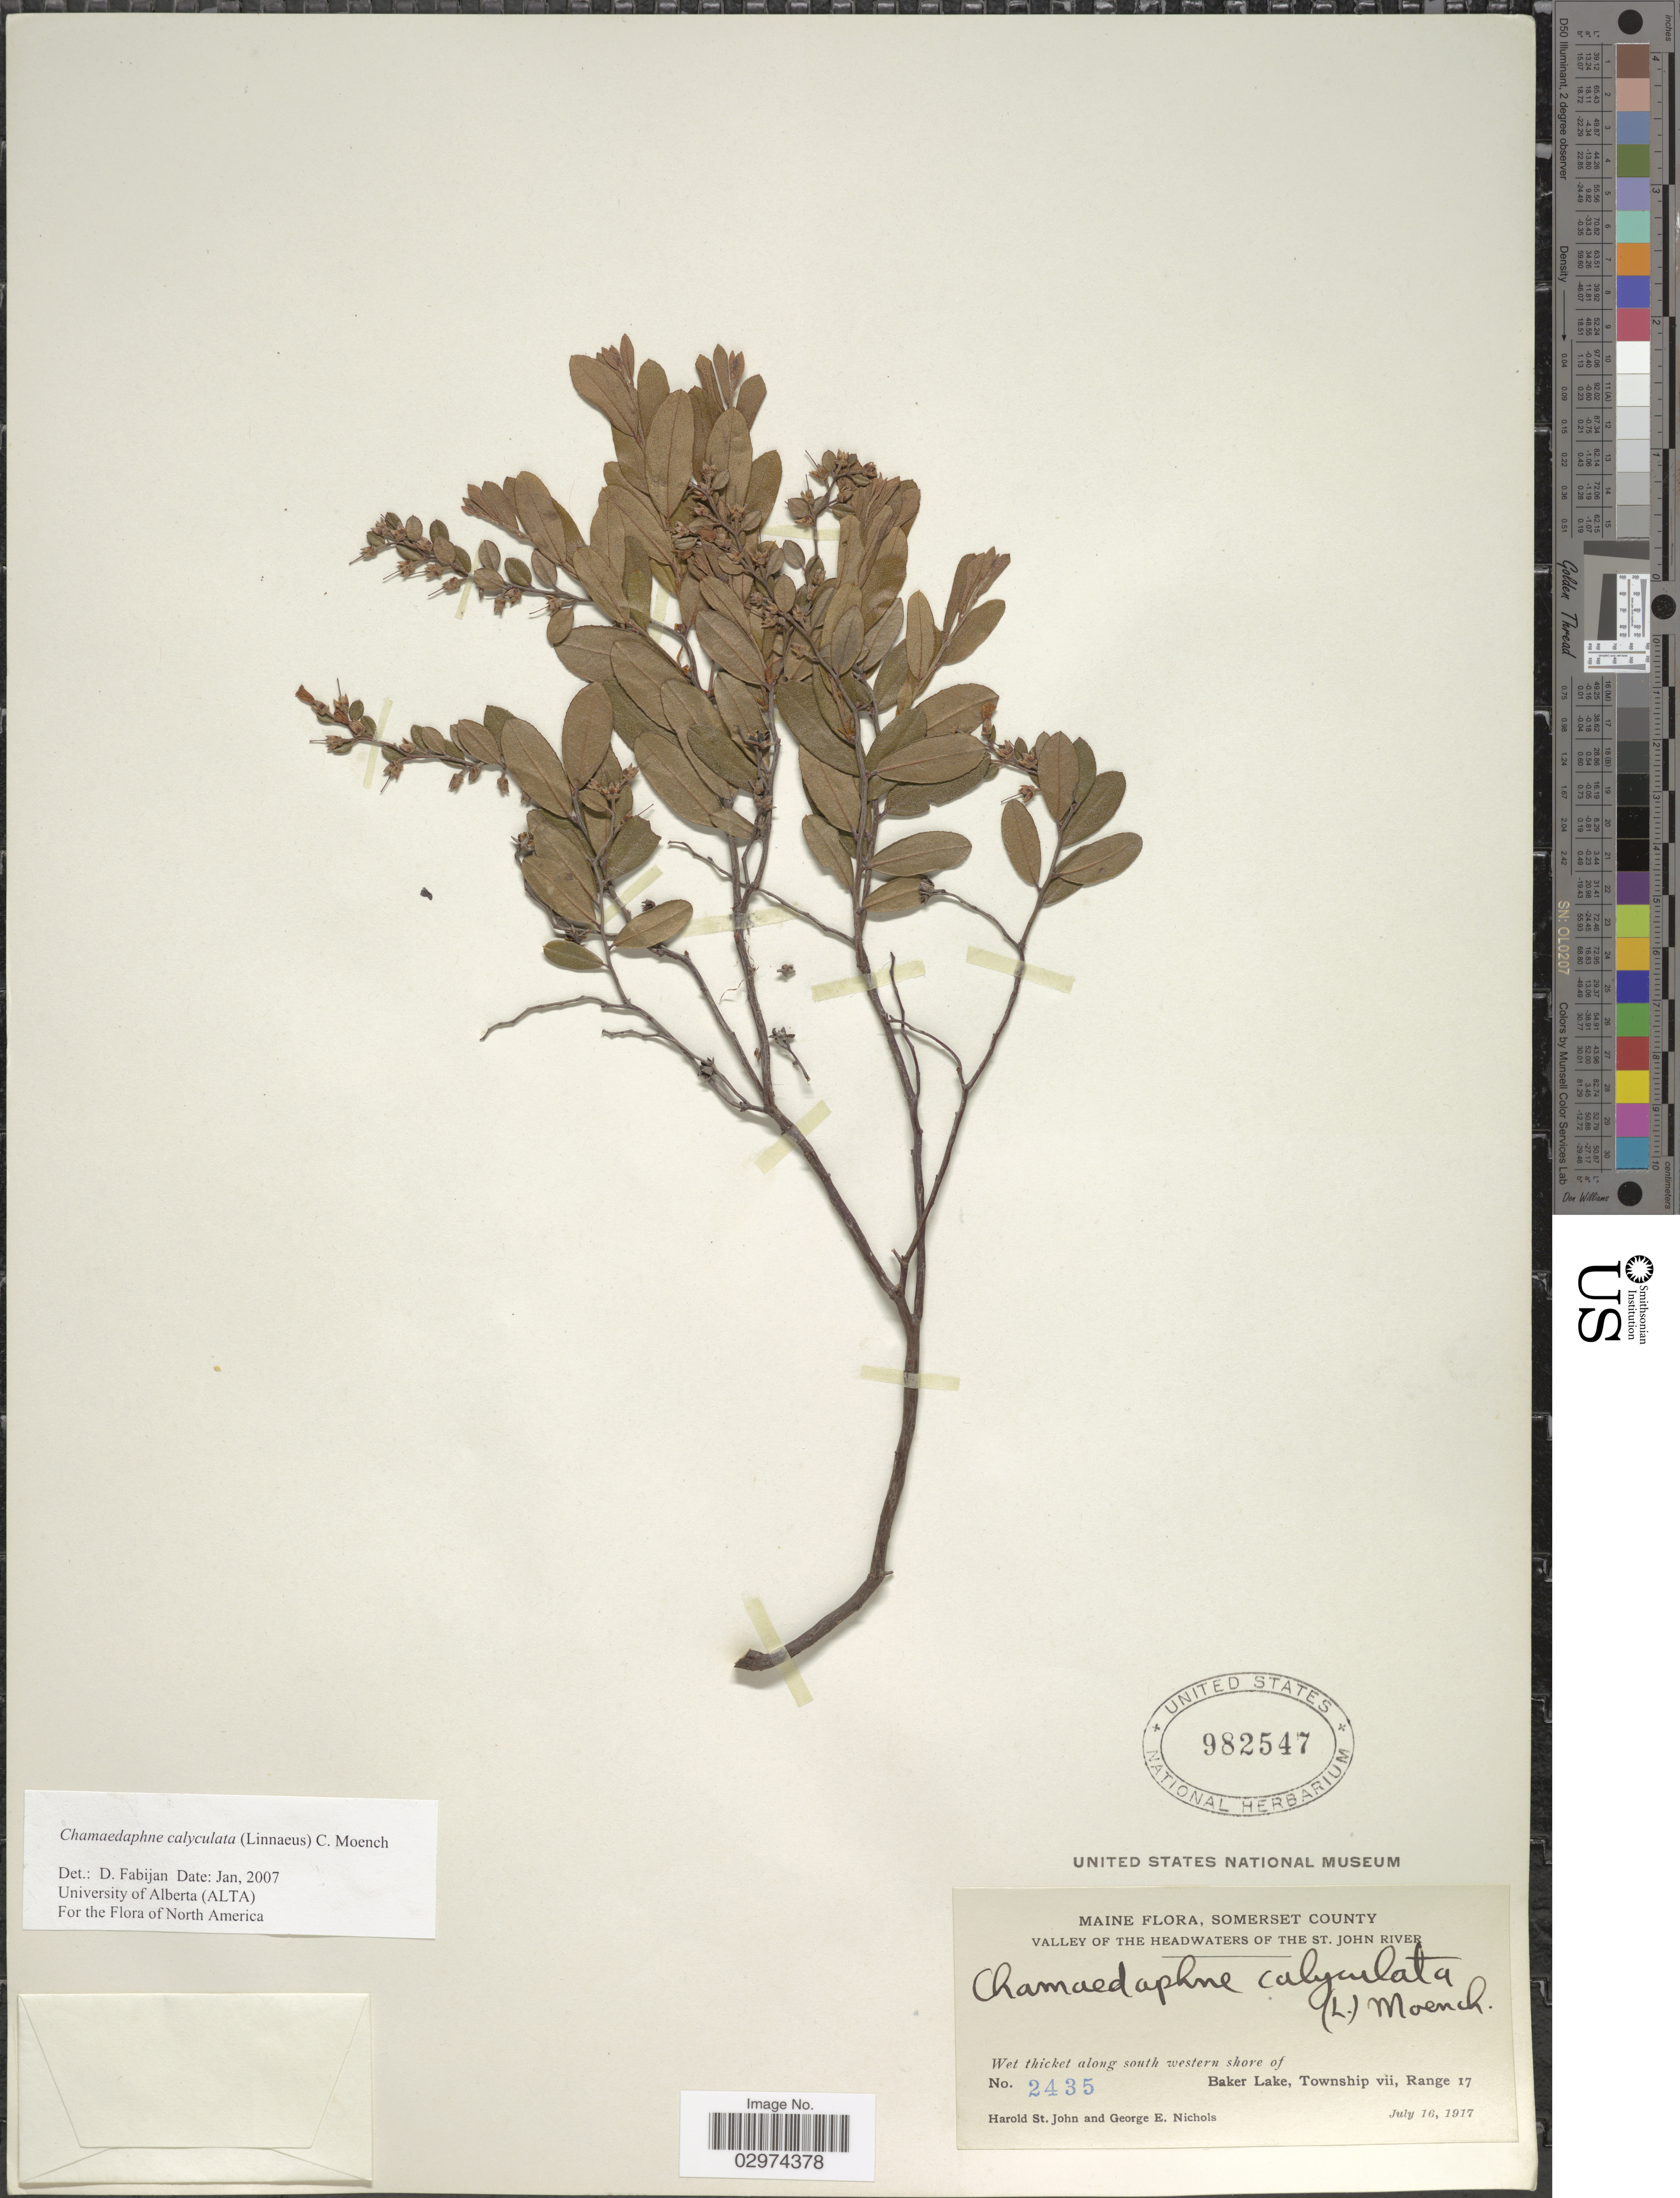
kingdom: Plantae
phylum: Tracheophyta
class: Magnoliopsida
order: Ericales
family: Ericaceae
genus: Chamaedaphne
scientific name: Chamaedaphne calyculata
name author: (L.) Moench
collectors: H. St. John & G. E. Nichols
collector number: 2435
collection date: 1917-07-16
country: United States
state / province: Maine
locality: Somerset County. Valley of the headwaters of the St. John River. Wet thicket along south western shore of Baker Lake, Township vii, Range 17.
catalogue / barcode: US 982547